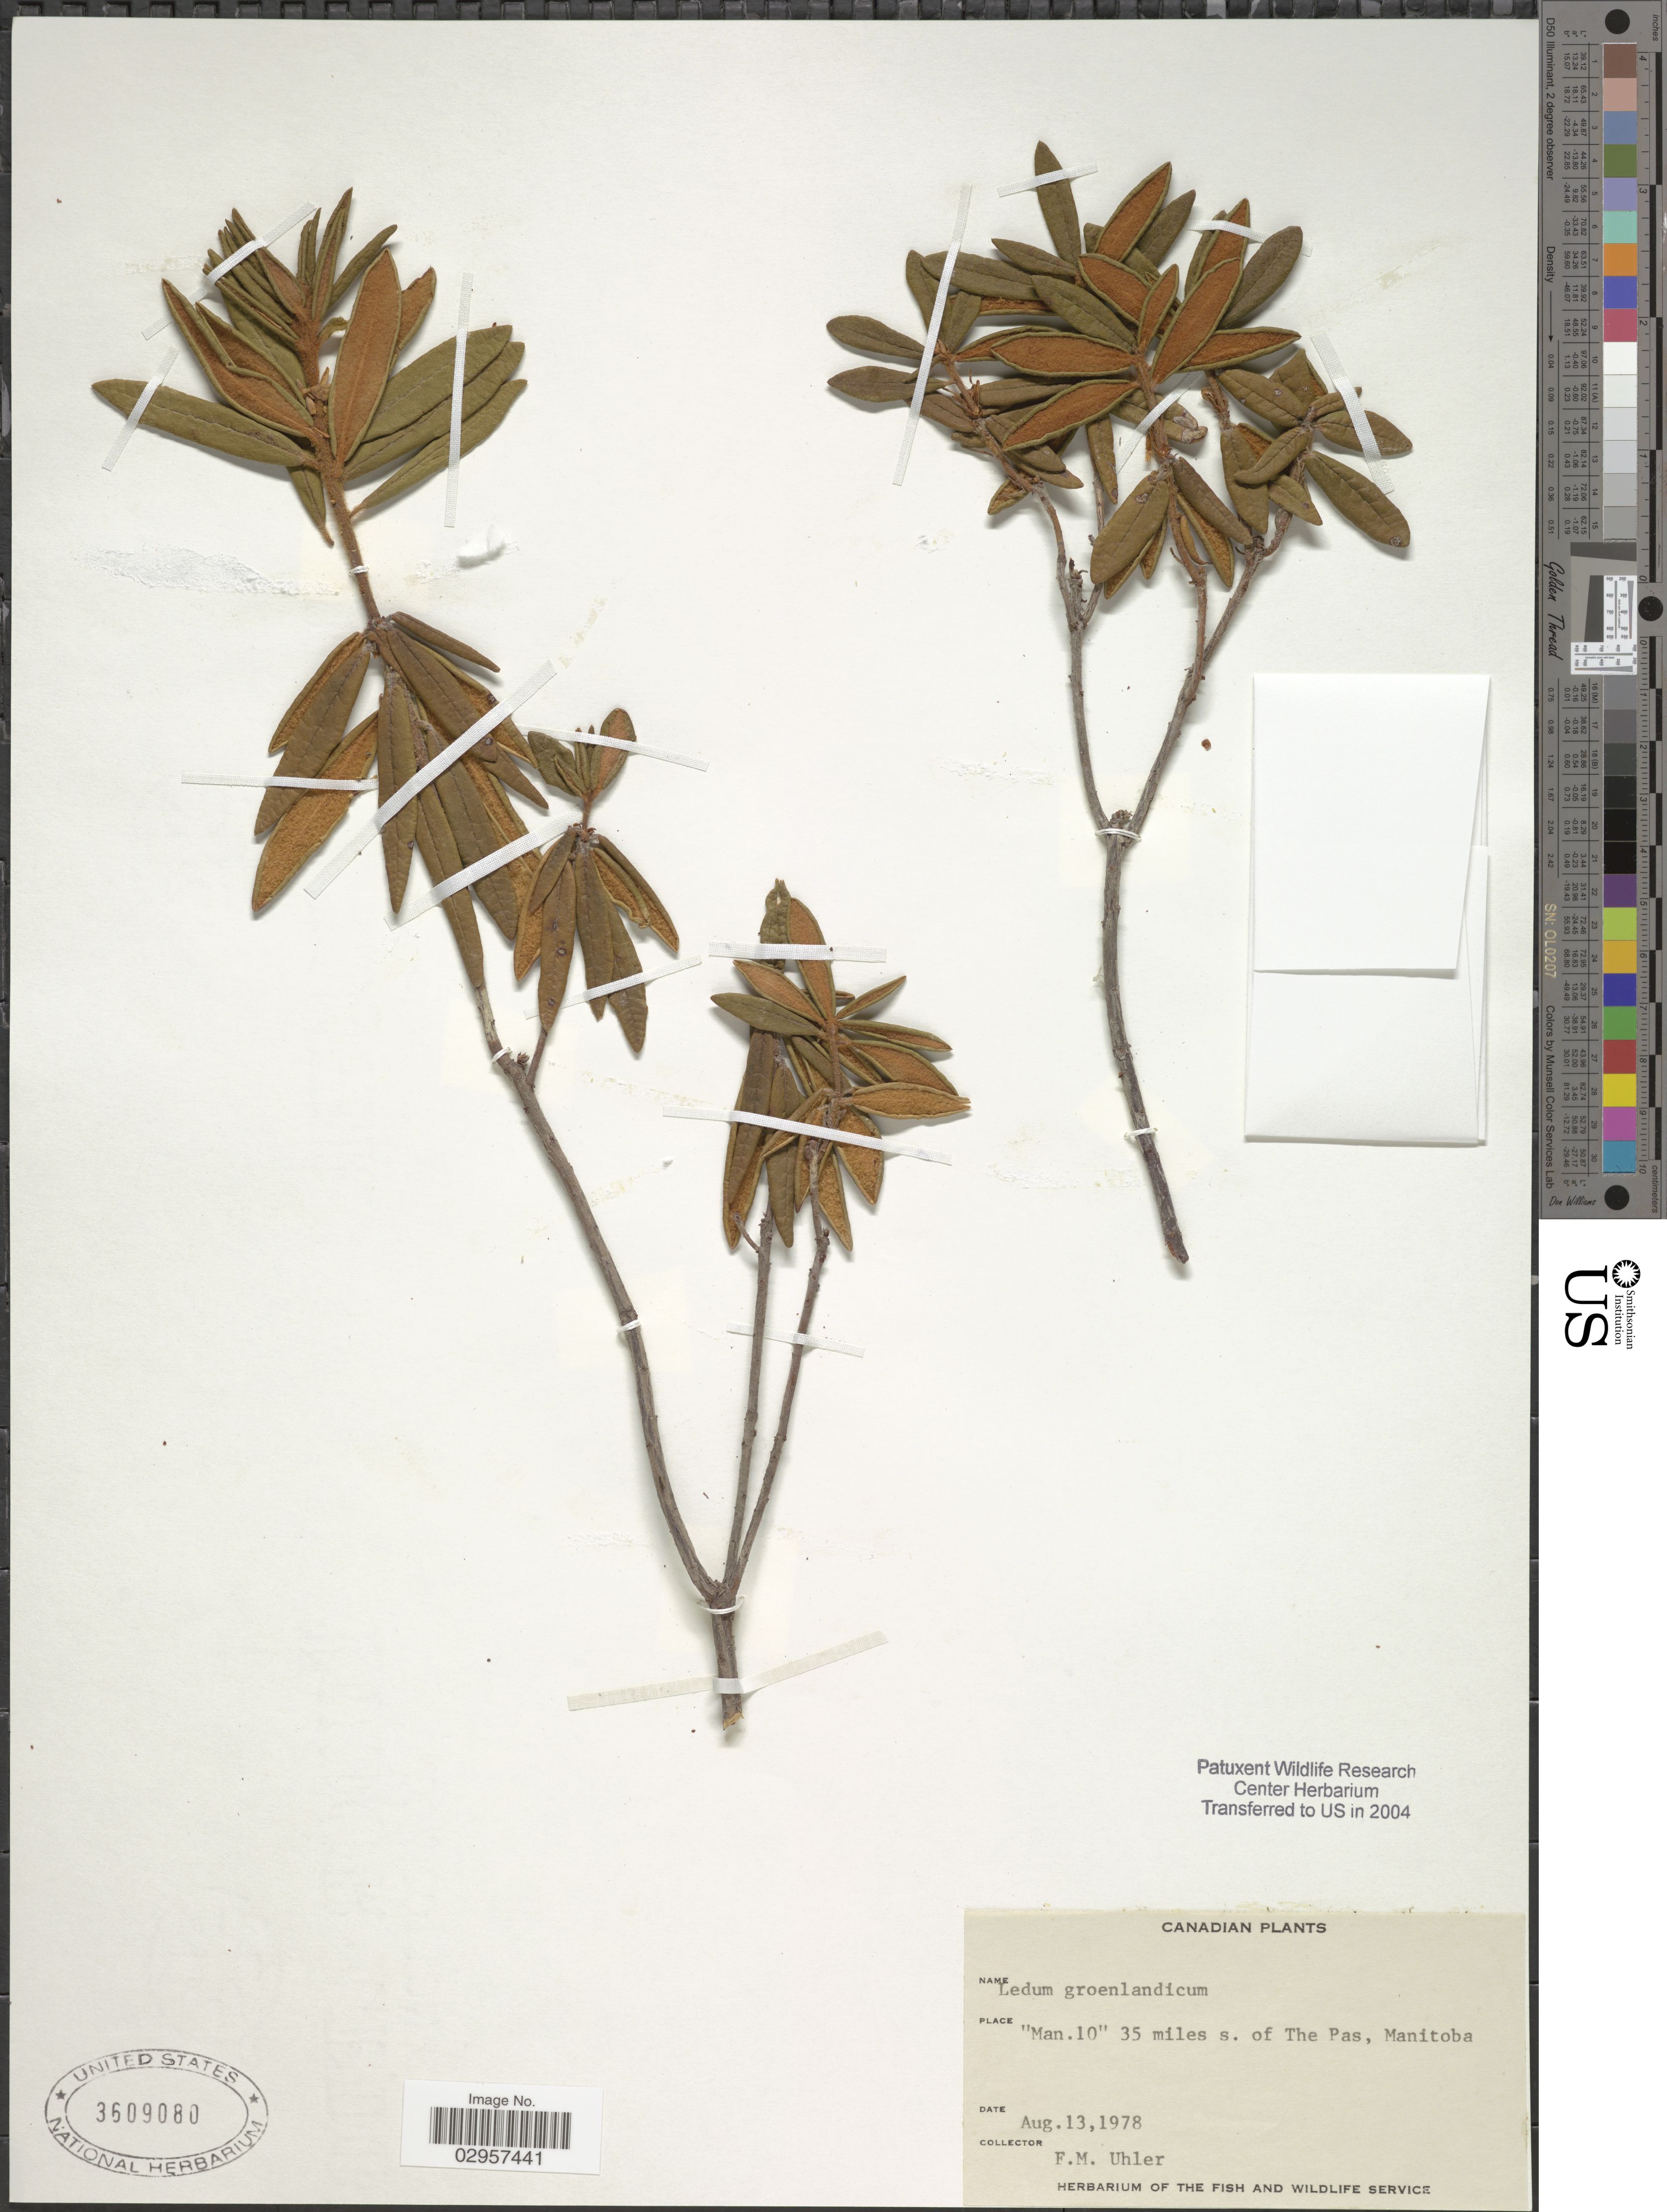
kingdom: Plantae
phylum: Tracheophyta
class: Magnoliopsida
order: Ericales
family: Ericaceae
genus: Ledum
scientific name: Ledum groenlandicum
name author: Oeder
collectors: F. M. Uhler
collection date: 1978-08-13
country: Canada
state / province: Manitoba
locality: Man.10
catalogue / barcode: US 3609080